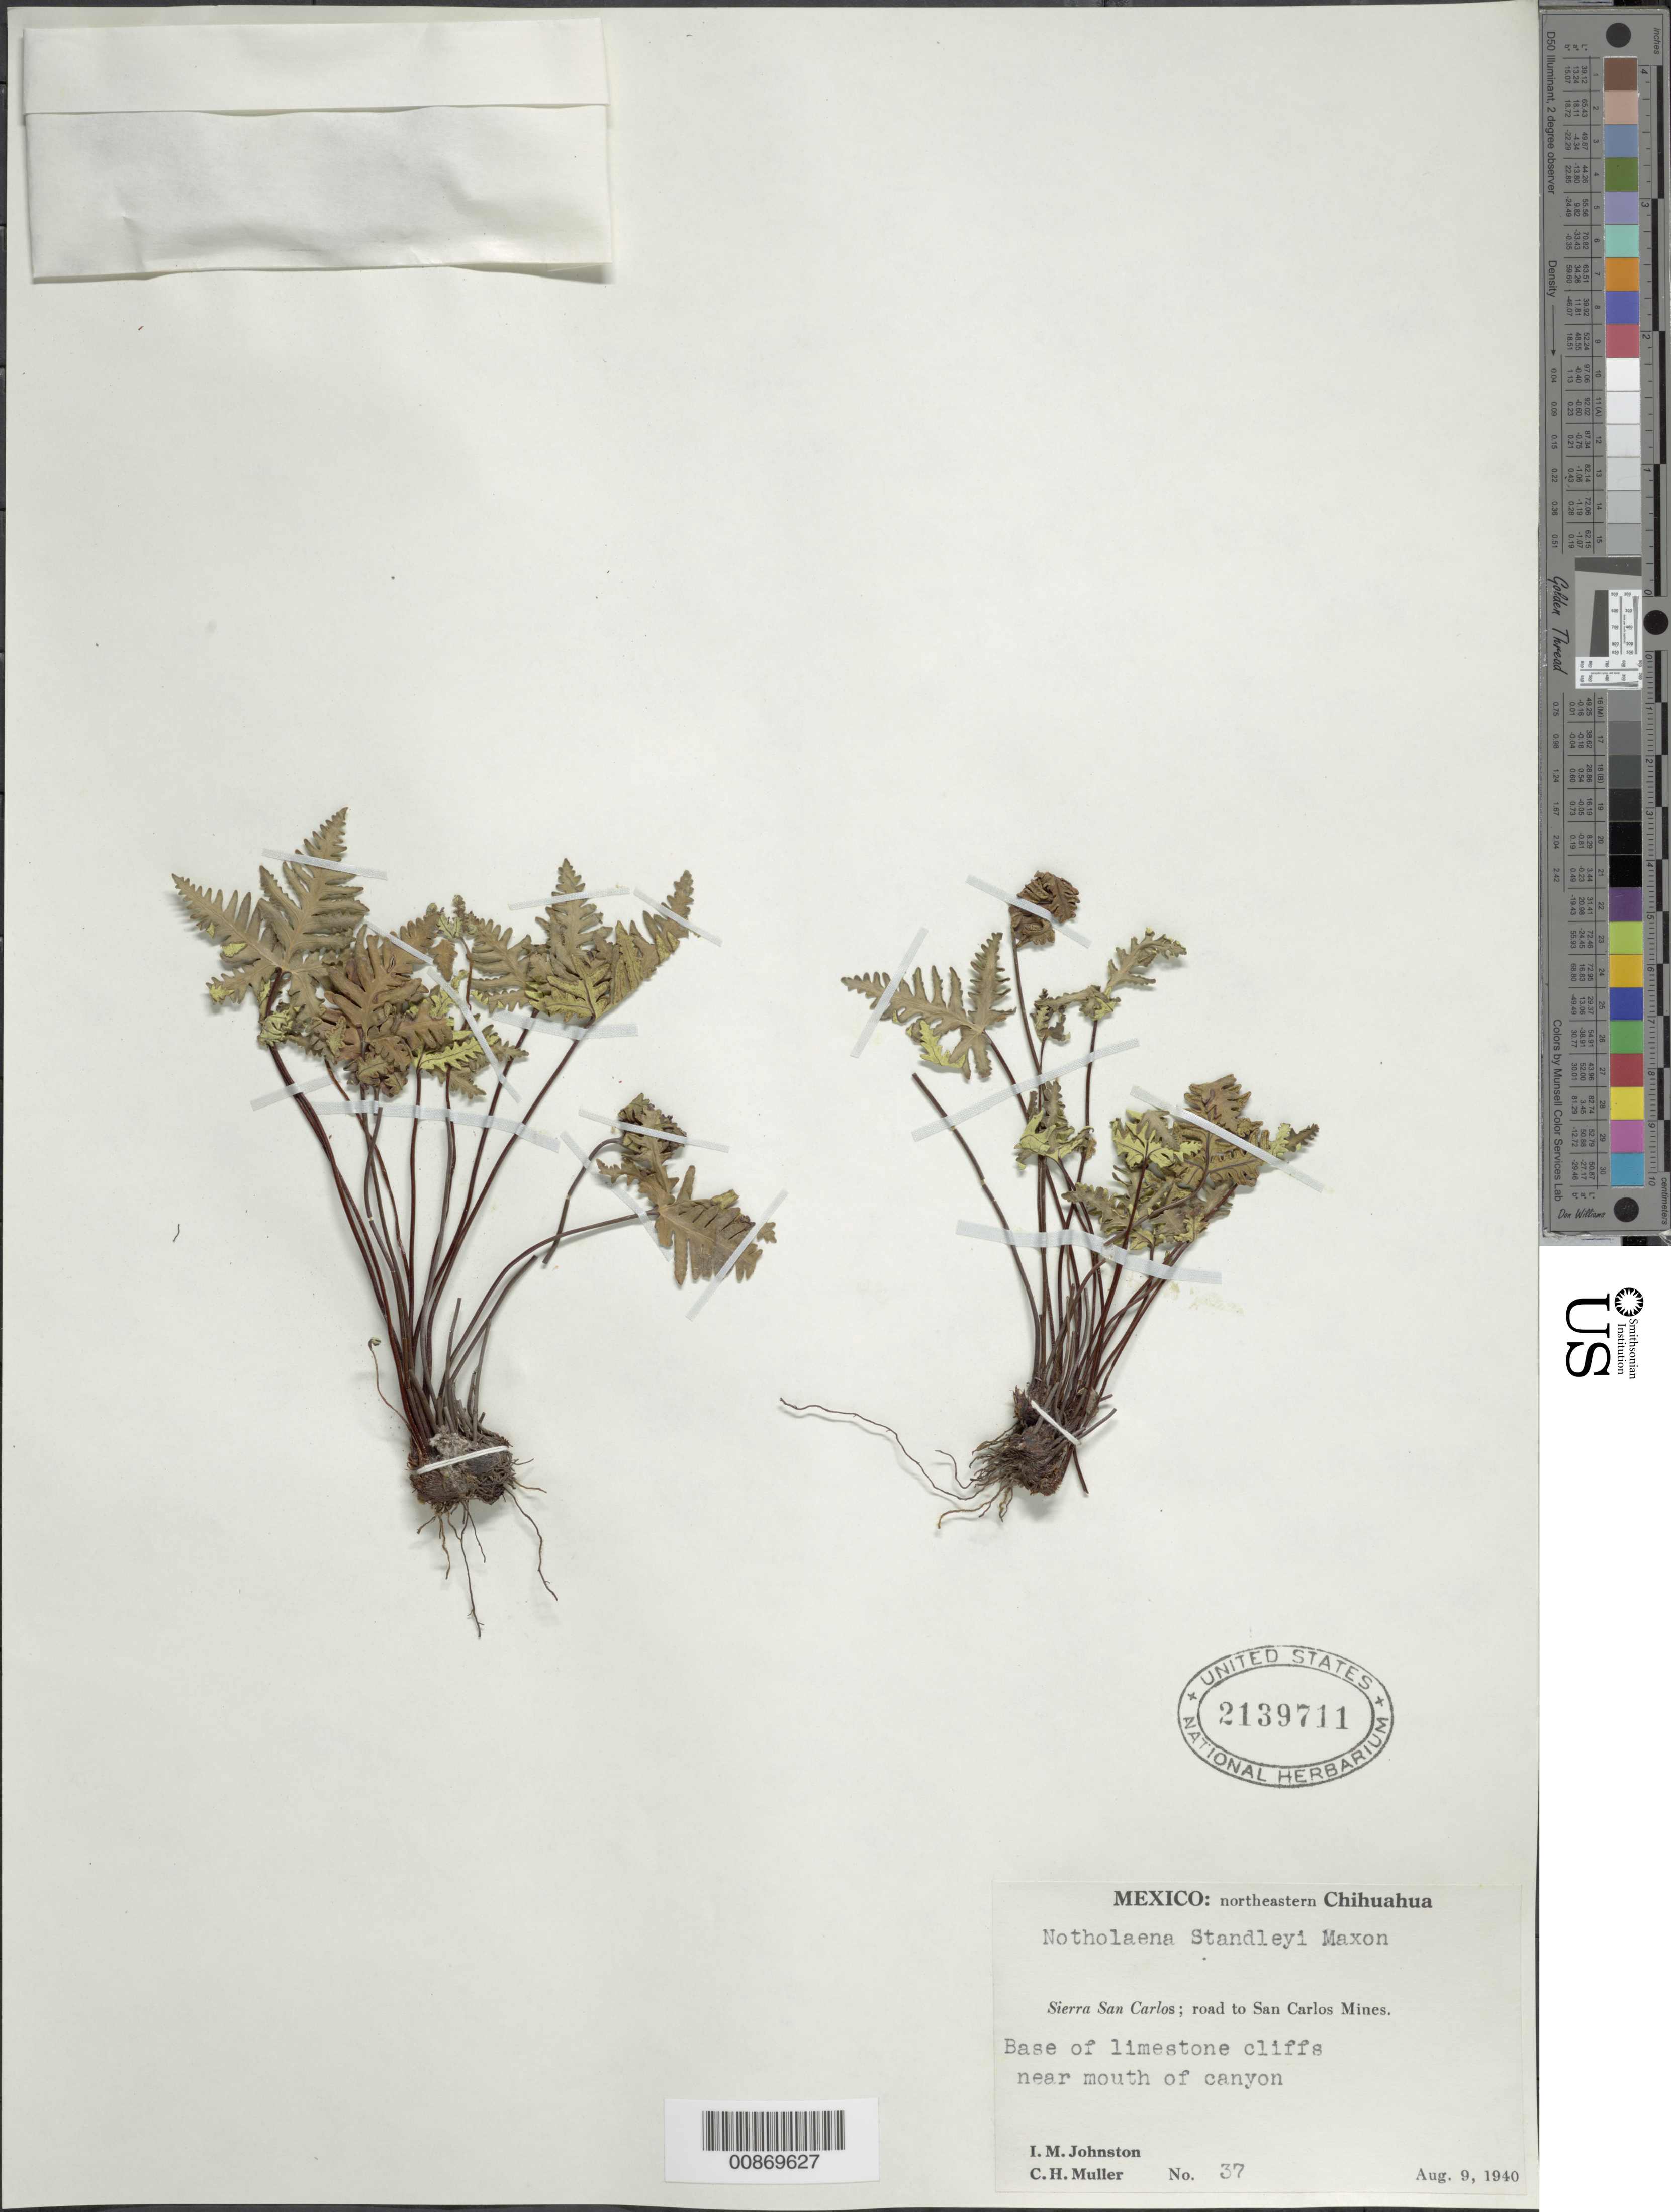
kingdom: Plantae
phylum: Tracheophyta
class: Polypodiopsida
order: Polypodiales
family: Pteridaceae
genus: Notholaena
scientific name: Notholaena standleyi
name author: Maxon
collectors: I.M. Johnston & C. H. Muller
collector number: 37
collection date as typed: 09 Aug 1940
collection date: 1940-08-09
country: Mexico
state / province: Chihuahua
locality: Sierra San Carlos; road to San Carlos Mines. Northeastern Chihuahua.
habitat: Base of limestone cliffs near mouth of canyon.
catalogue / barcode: US 2139711